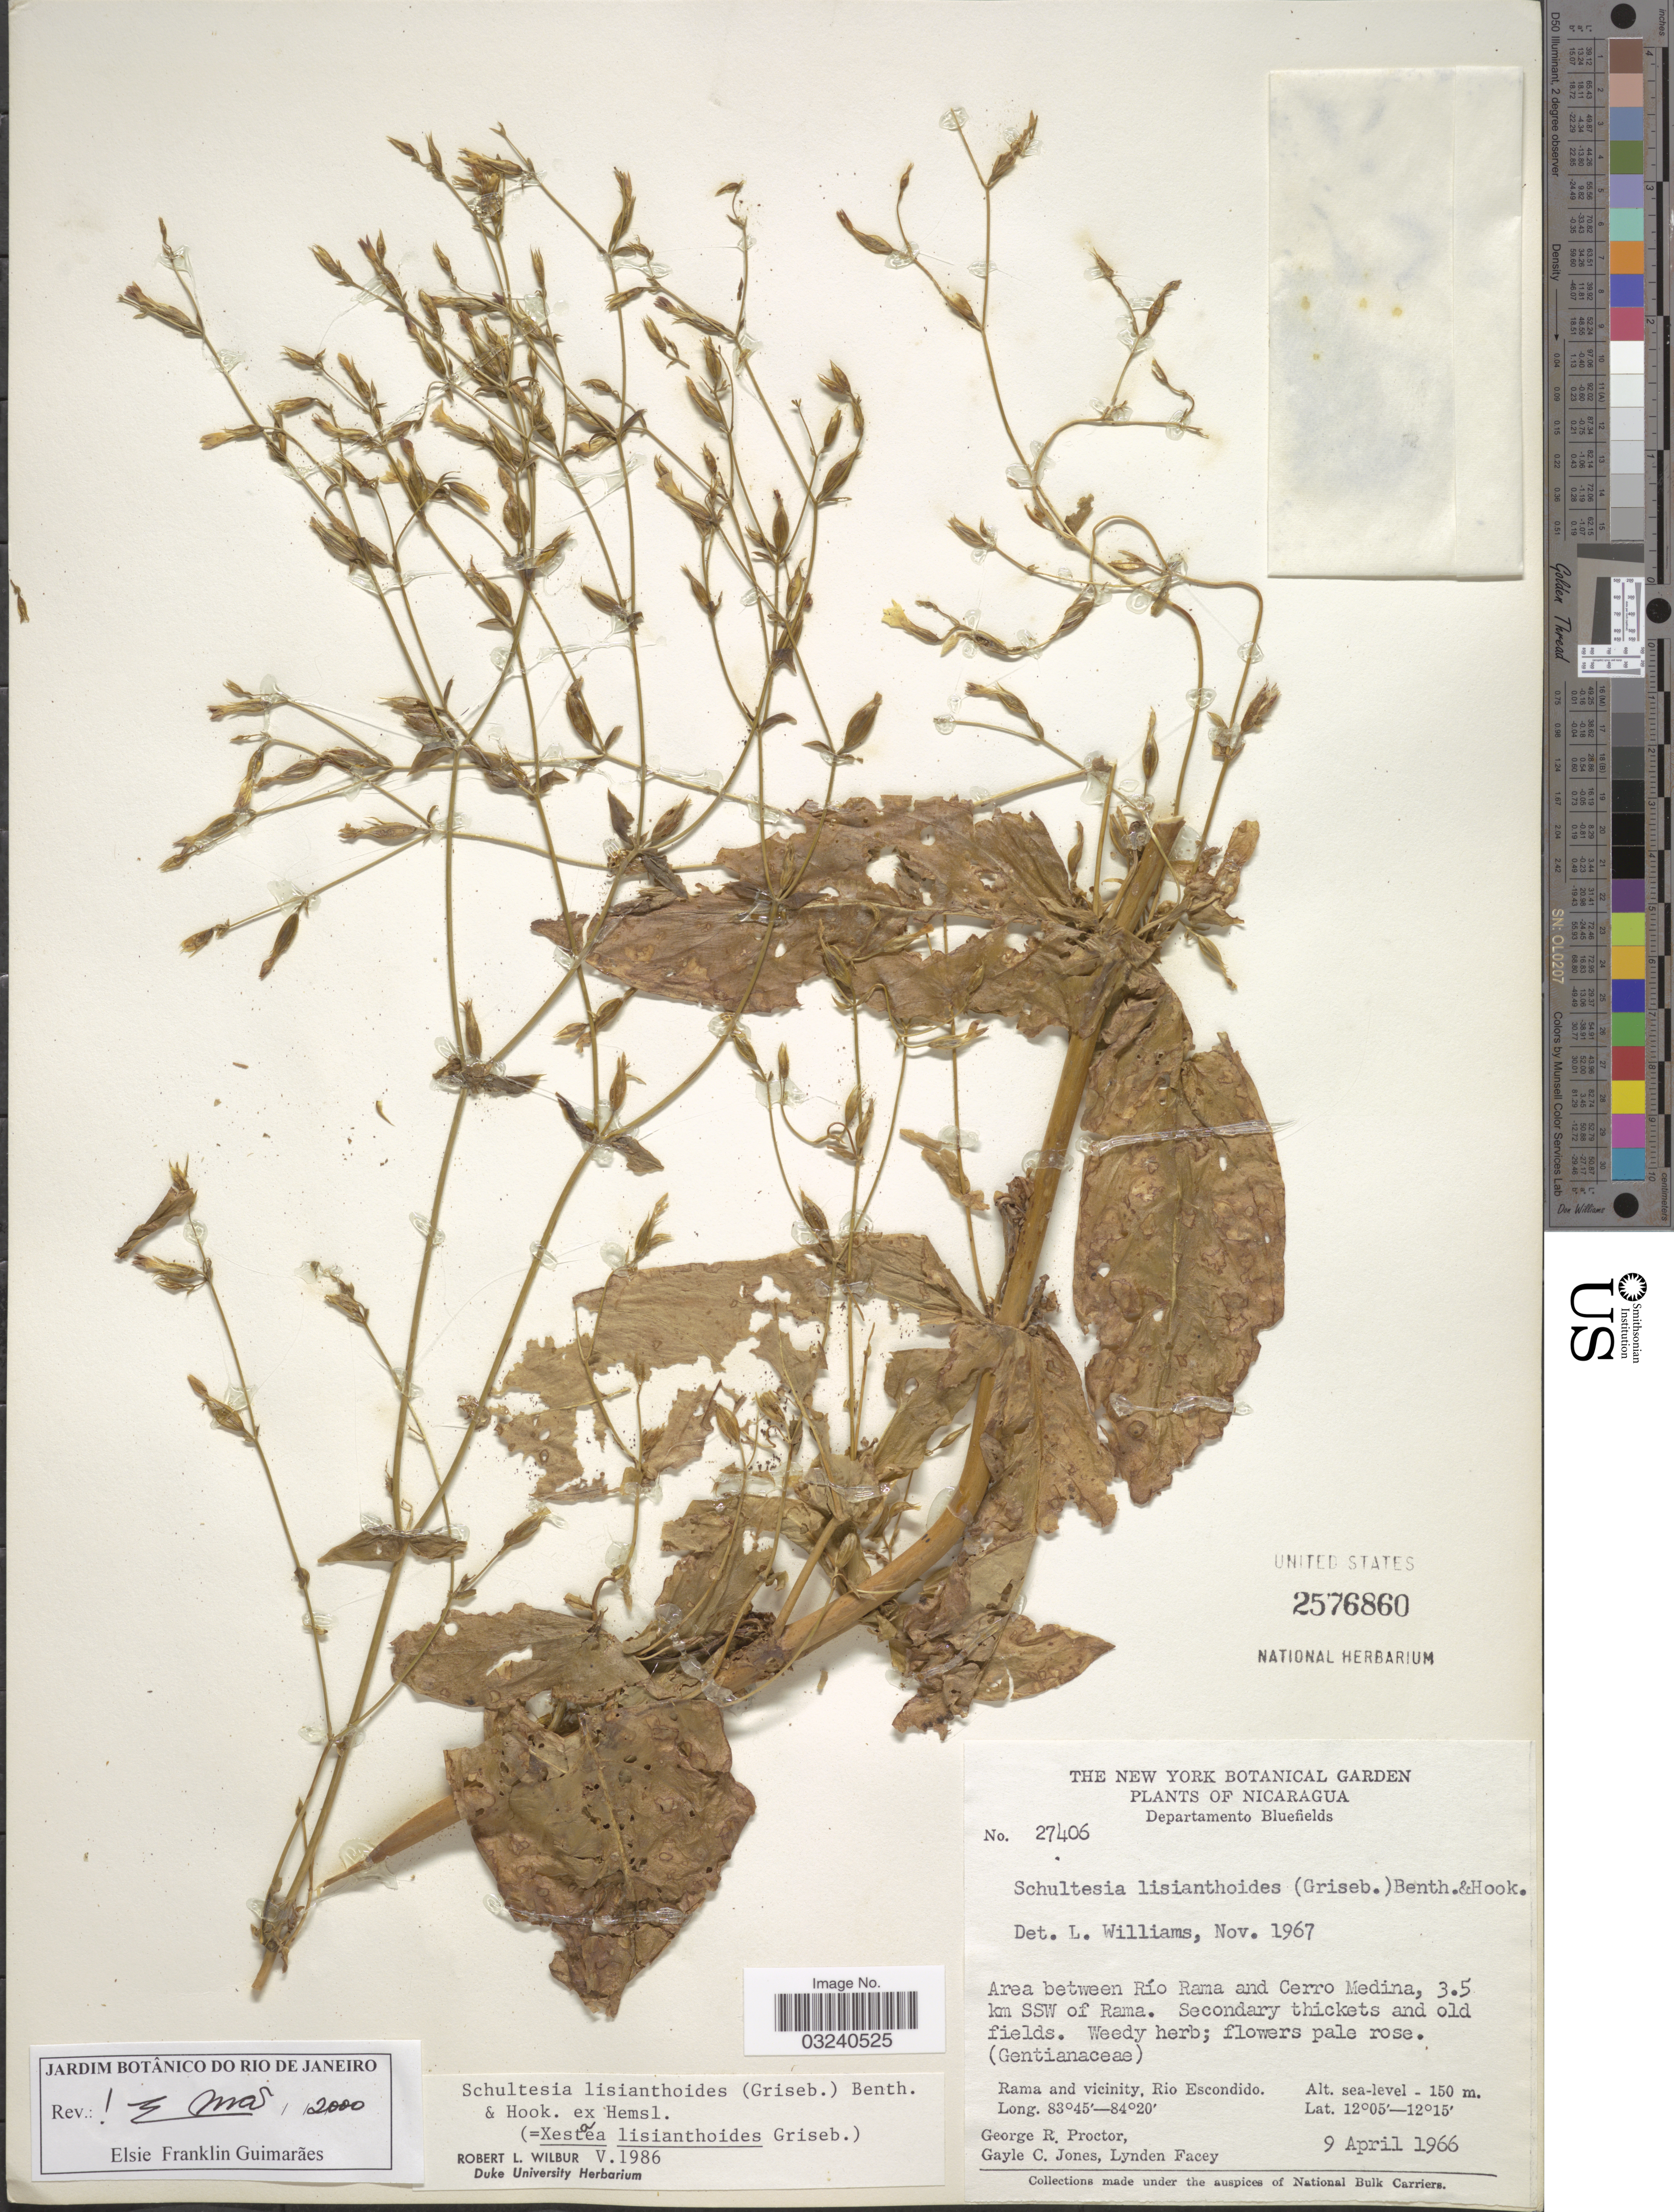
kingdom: Plantae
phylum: Tracheophyta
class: Magnoliopsida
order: Gentianales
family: Gentianaceae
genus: Schultesia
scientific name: Schultesia lisianthoides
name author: (Griseb.) Benth. & Hook. f. ex Hemsl.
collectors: G. R. Proctor, G. C. Jones & L. Facey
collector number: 27406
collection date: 1966-04-09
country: Nicaragua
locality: Departamento Bluefields. Area between Río Rama and Cerro Medina, 3.5 km SSW of Rama. Rama and vicinity, Rio Escondido.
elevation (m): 0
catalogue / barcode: US 2576860